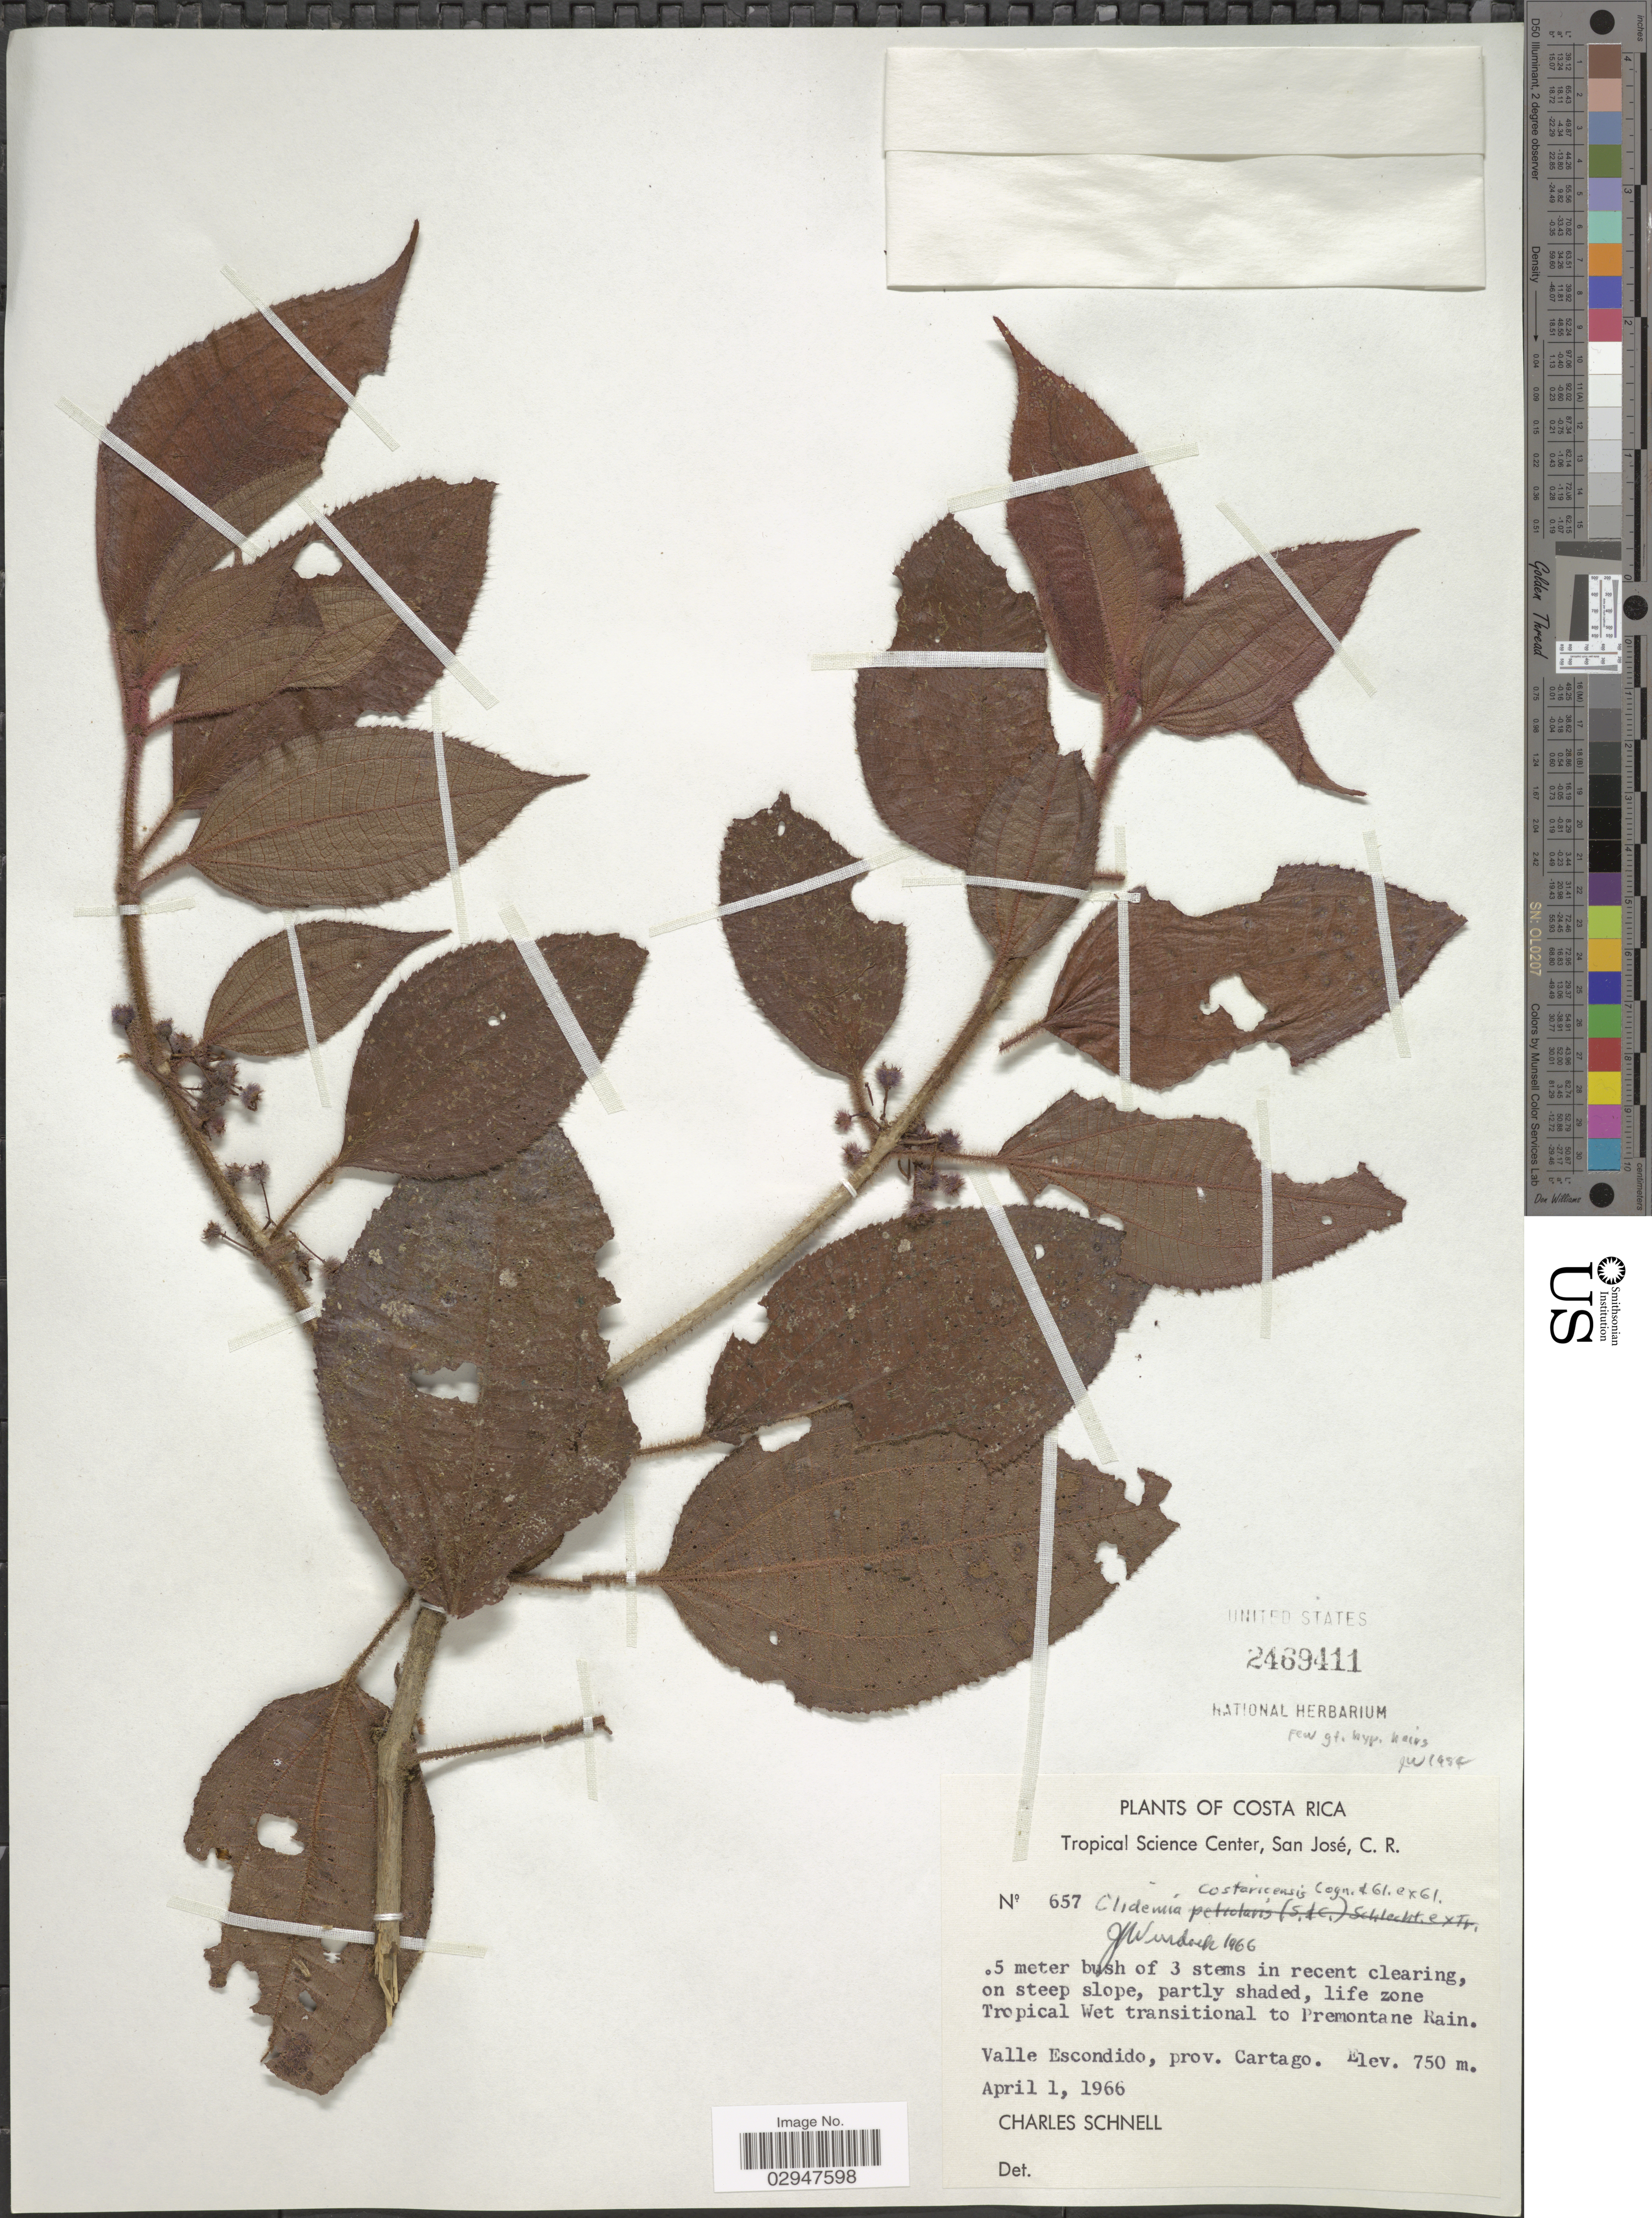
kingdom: Plantae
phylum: Tracheophyta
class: Magnoliopsida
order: Myrtales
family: Melastomataceae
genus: Clidemia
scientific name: Clidemia costaricensis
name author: Cogn. & Gleason in Gleason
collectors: C. Schnell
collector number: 657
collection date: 1966-04-01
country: Costa Rica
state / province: Cartago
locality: Life zone Tropical Wet transitional to Premontane Rain. Valle Escondido.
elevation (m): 750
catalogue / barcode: US 2469411